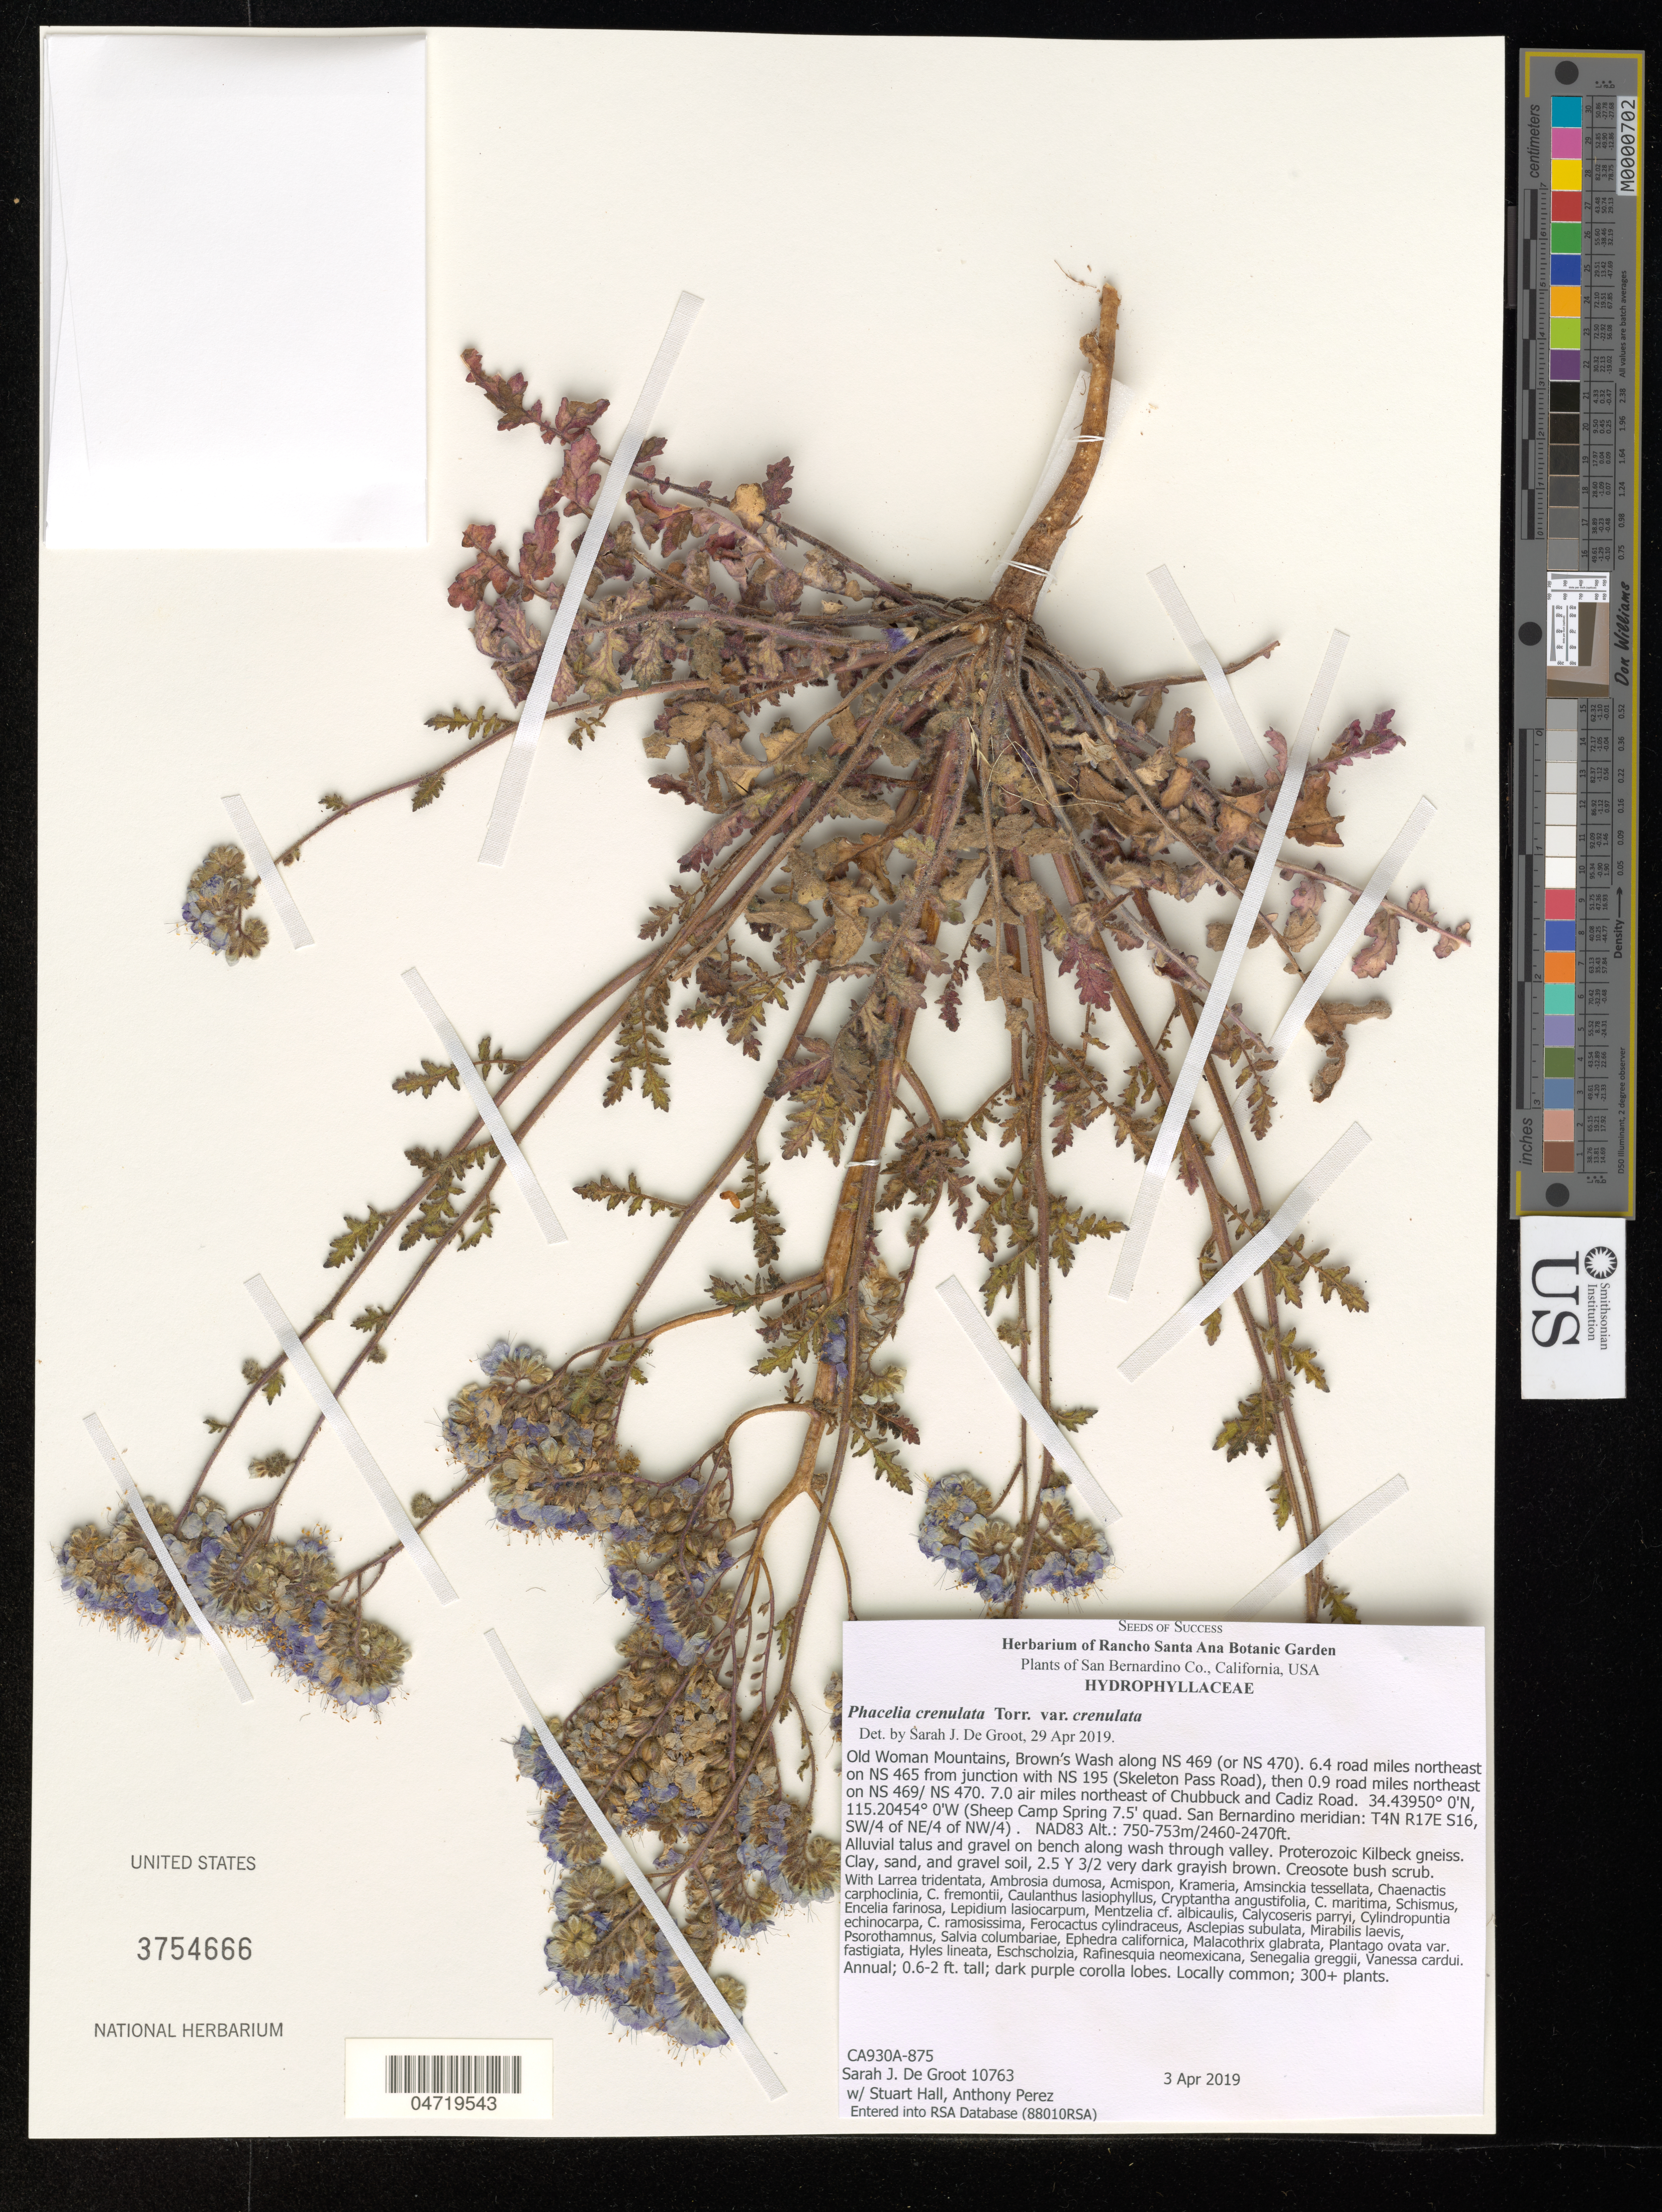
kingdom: Plantae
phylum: Tracheophyta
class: Magnoliopsida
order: Boraginales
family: Hydrophyllaceae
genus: Phacelia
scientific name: Phacelia crenulata var. crenulata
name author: Torr. ex S. Watson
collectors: S. De Groot, S. Hall & A. Perez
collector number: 10763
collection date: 2019-04-03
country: United States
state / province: California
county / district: San Bernardino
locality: San Bernardino Co. Old Woman Mountains, Brown's Washs along NS 469 (or NS 470). 6.4 road miles northeast on NS 465 from junction with NS 195 (Skeleton Pass Road), then 0.9 road miles northeast on NS 469/ NS 470. 7.0 air miles northeast of Chubbuck and Cadiz Road. (Sheep Camp Spring 7.5' quad. San Bernardino meridian: T4N R17E S16, SW/4 of NE/4 of NW/4). NAD83.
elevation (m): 750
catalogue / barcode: US 3754666